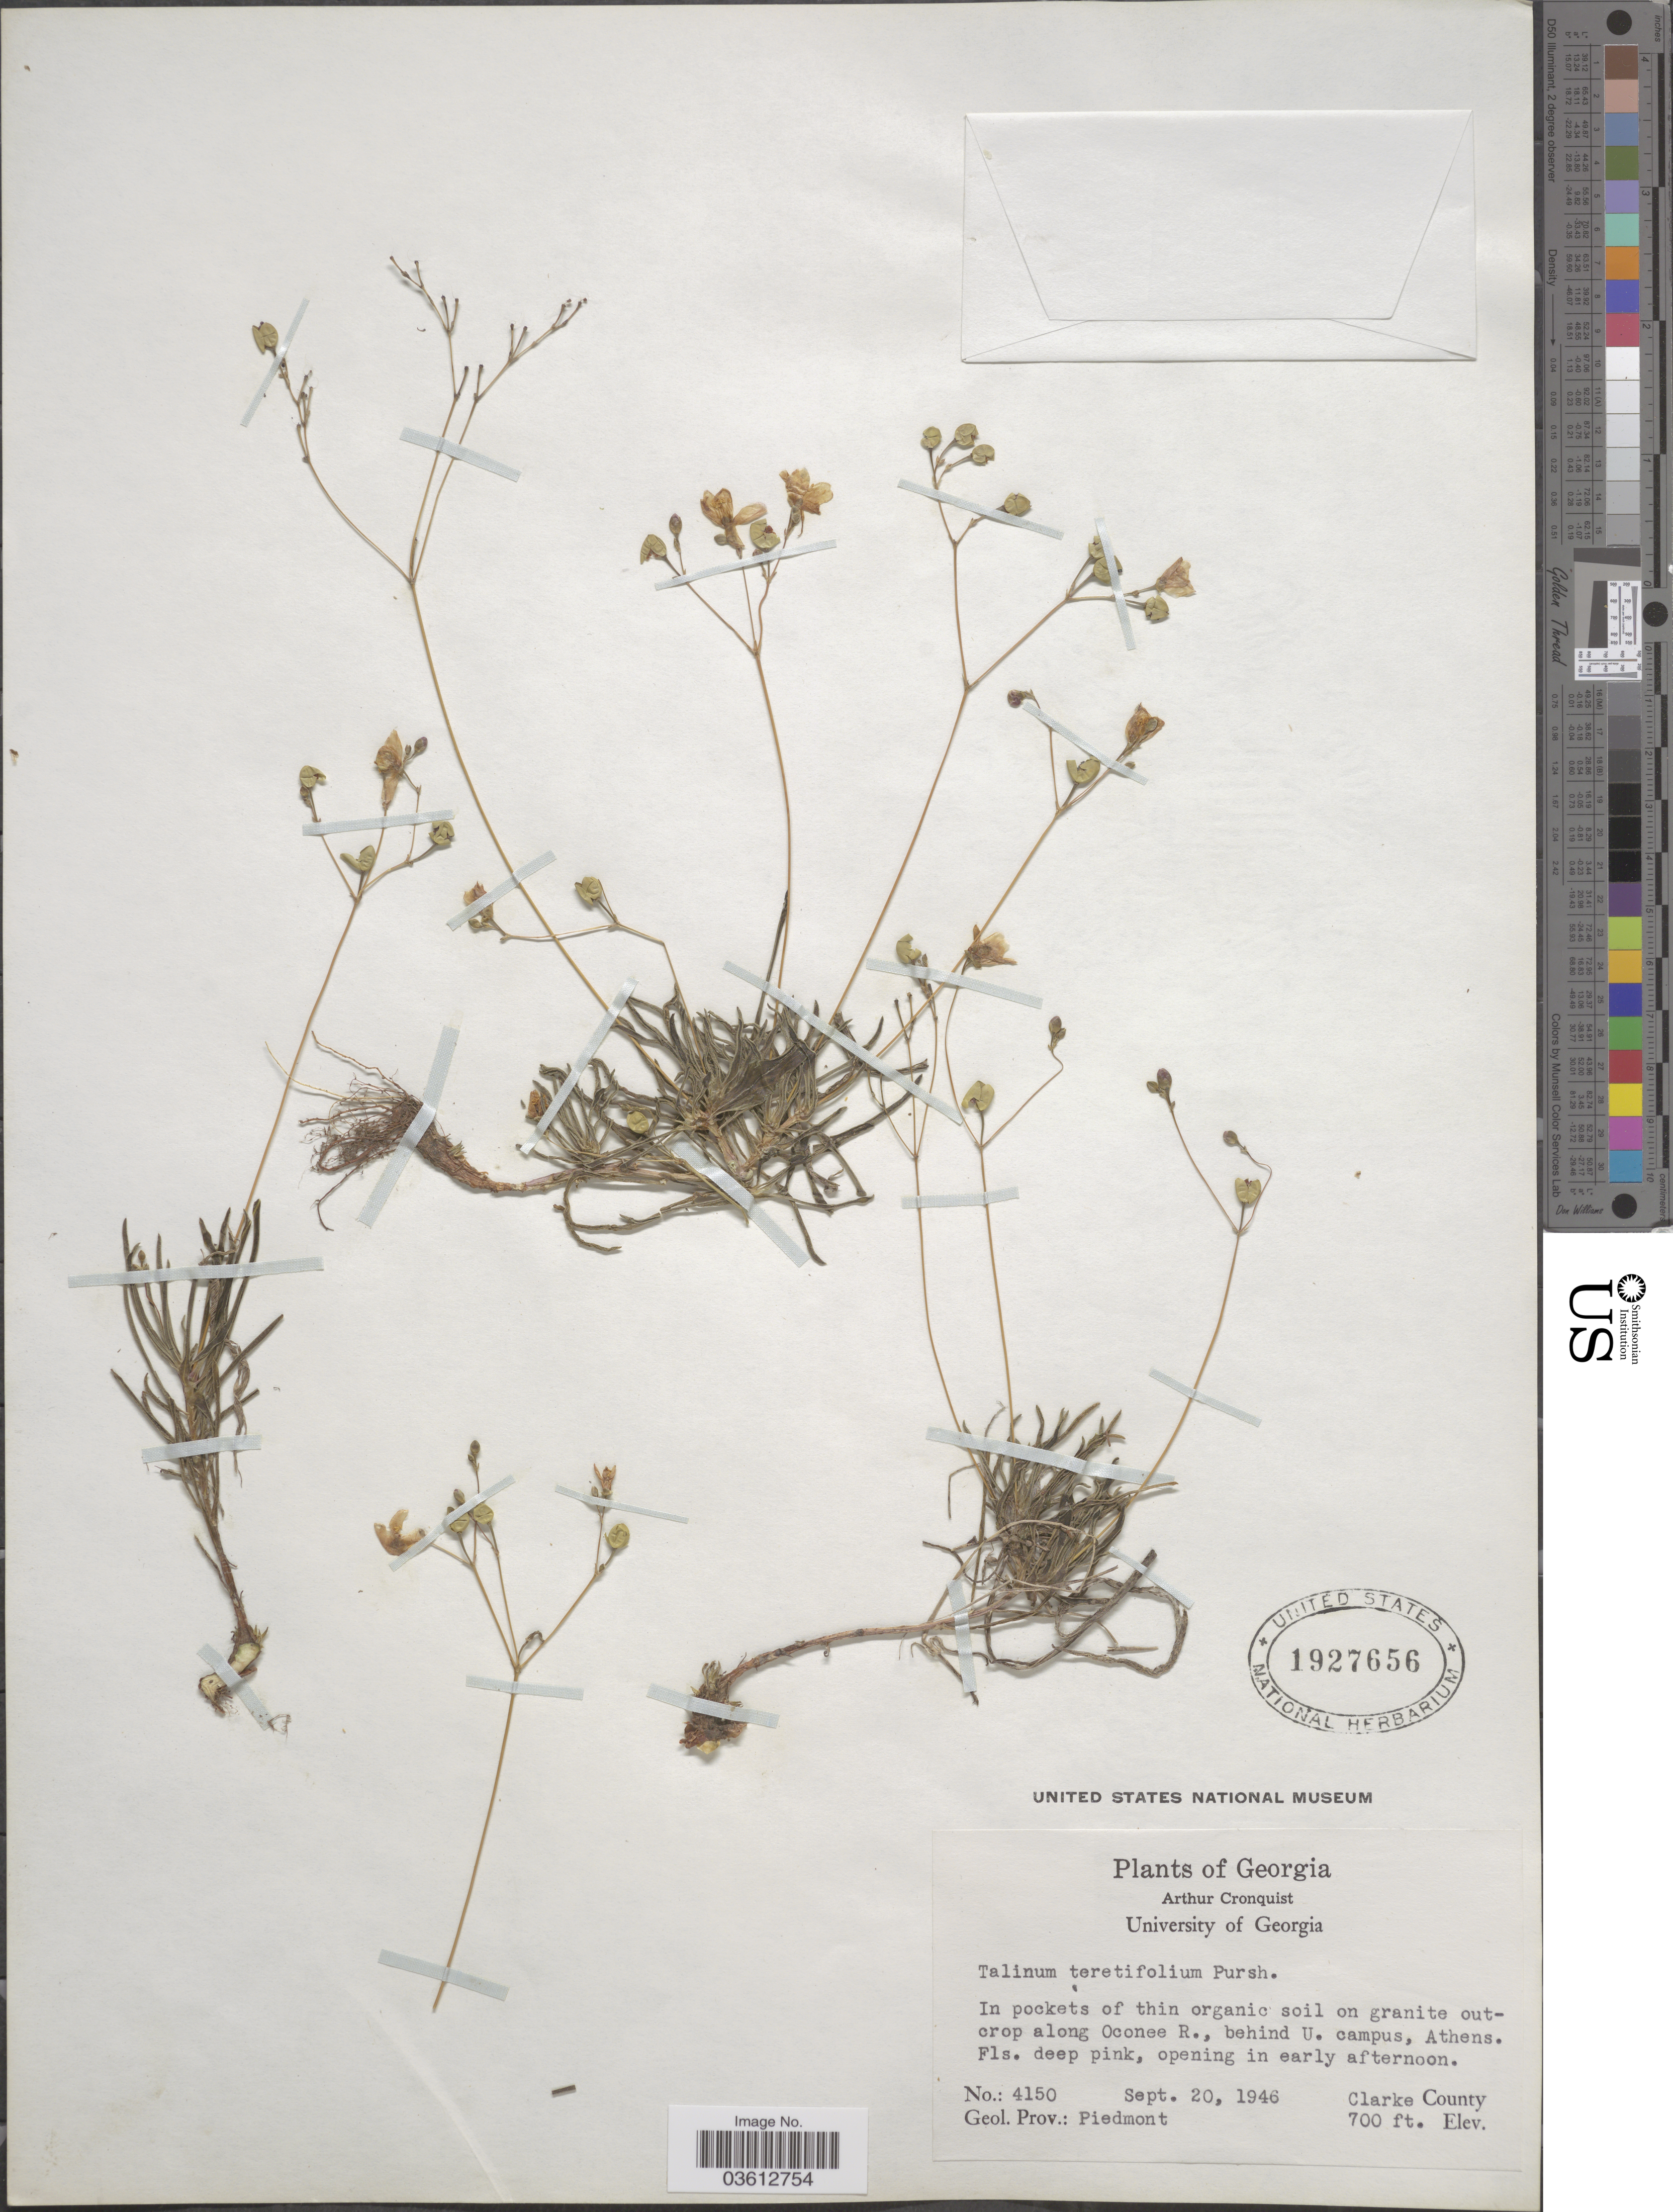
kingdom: Plantae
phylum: Tracheophyta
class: Magnoliopsida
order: Caryophyllales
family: Talinaceae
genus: Talinum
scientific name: Talinum teretifolium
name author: Pursh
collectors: A. J. Cronquist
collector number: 4150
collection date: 1946-09-20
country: United States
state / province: Georgia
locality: On granite outcrop along Oconee R., behind U. campus, Athens. Clarke County. Geol. Prov.: Piedmont.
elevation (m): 213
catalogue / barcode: US 1927656